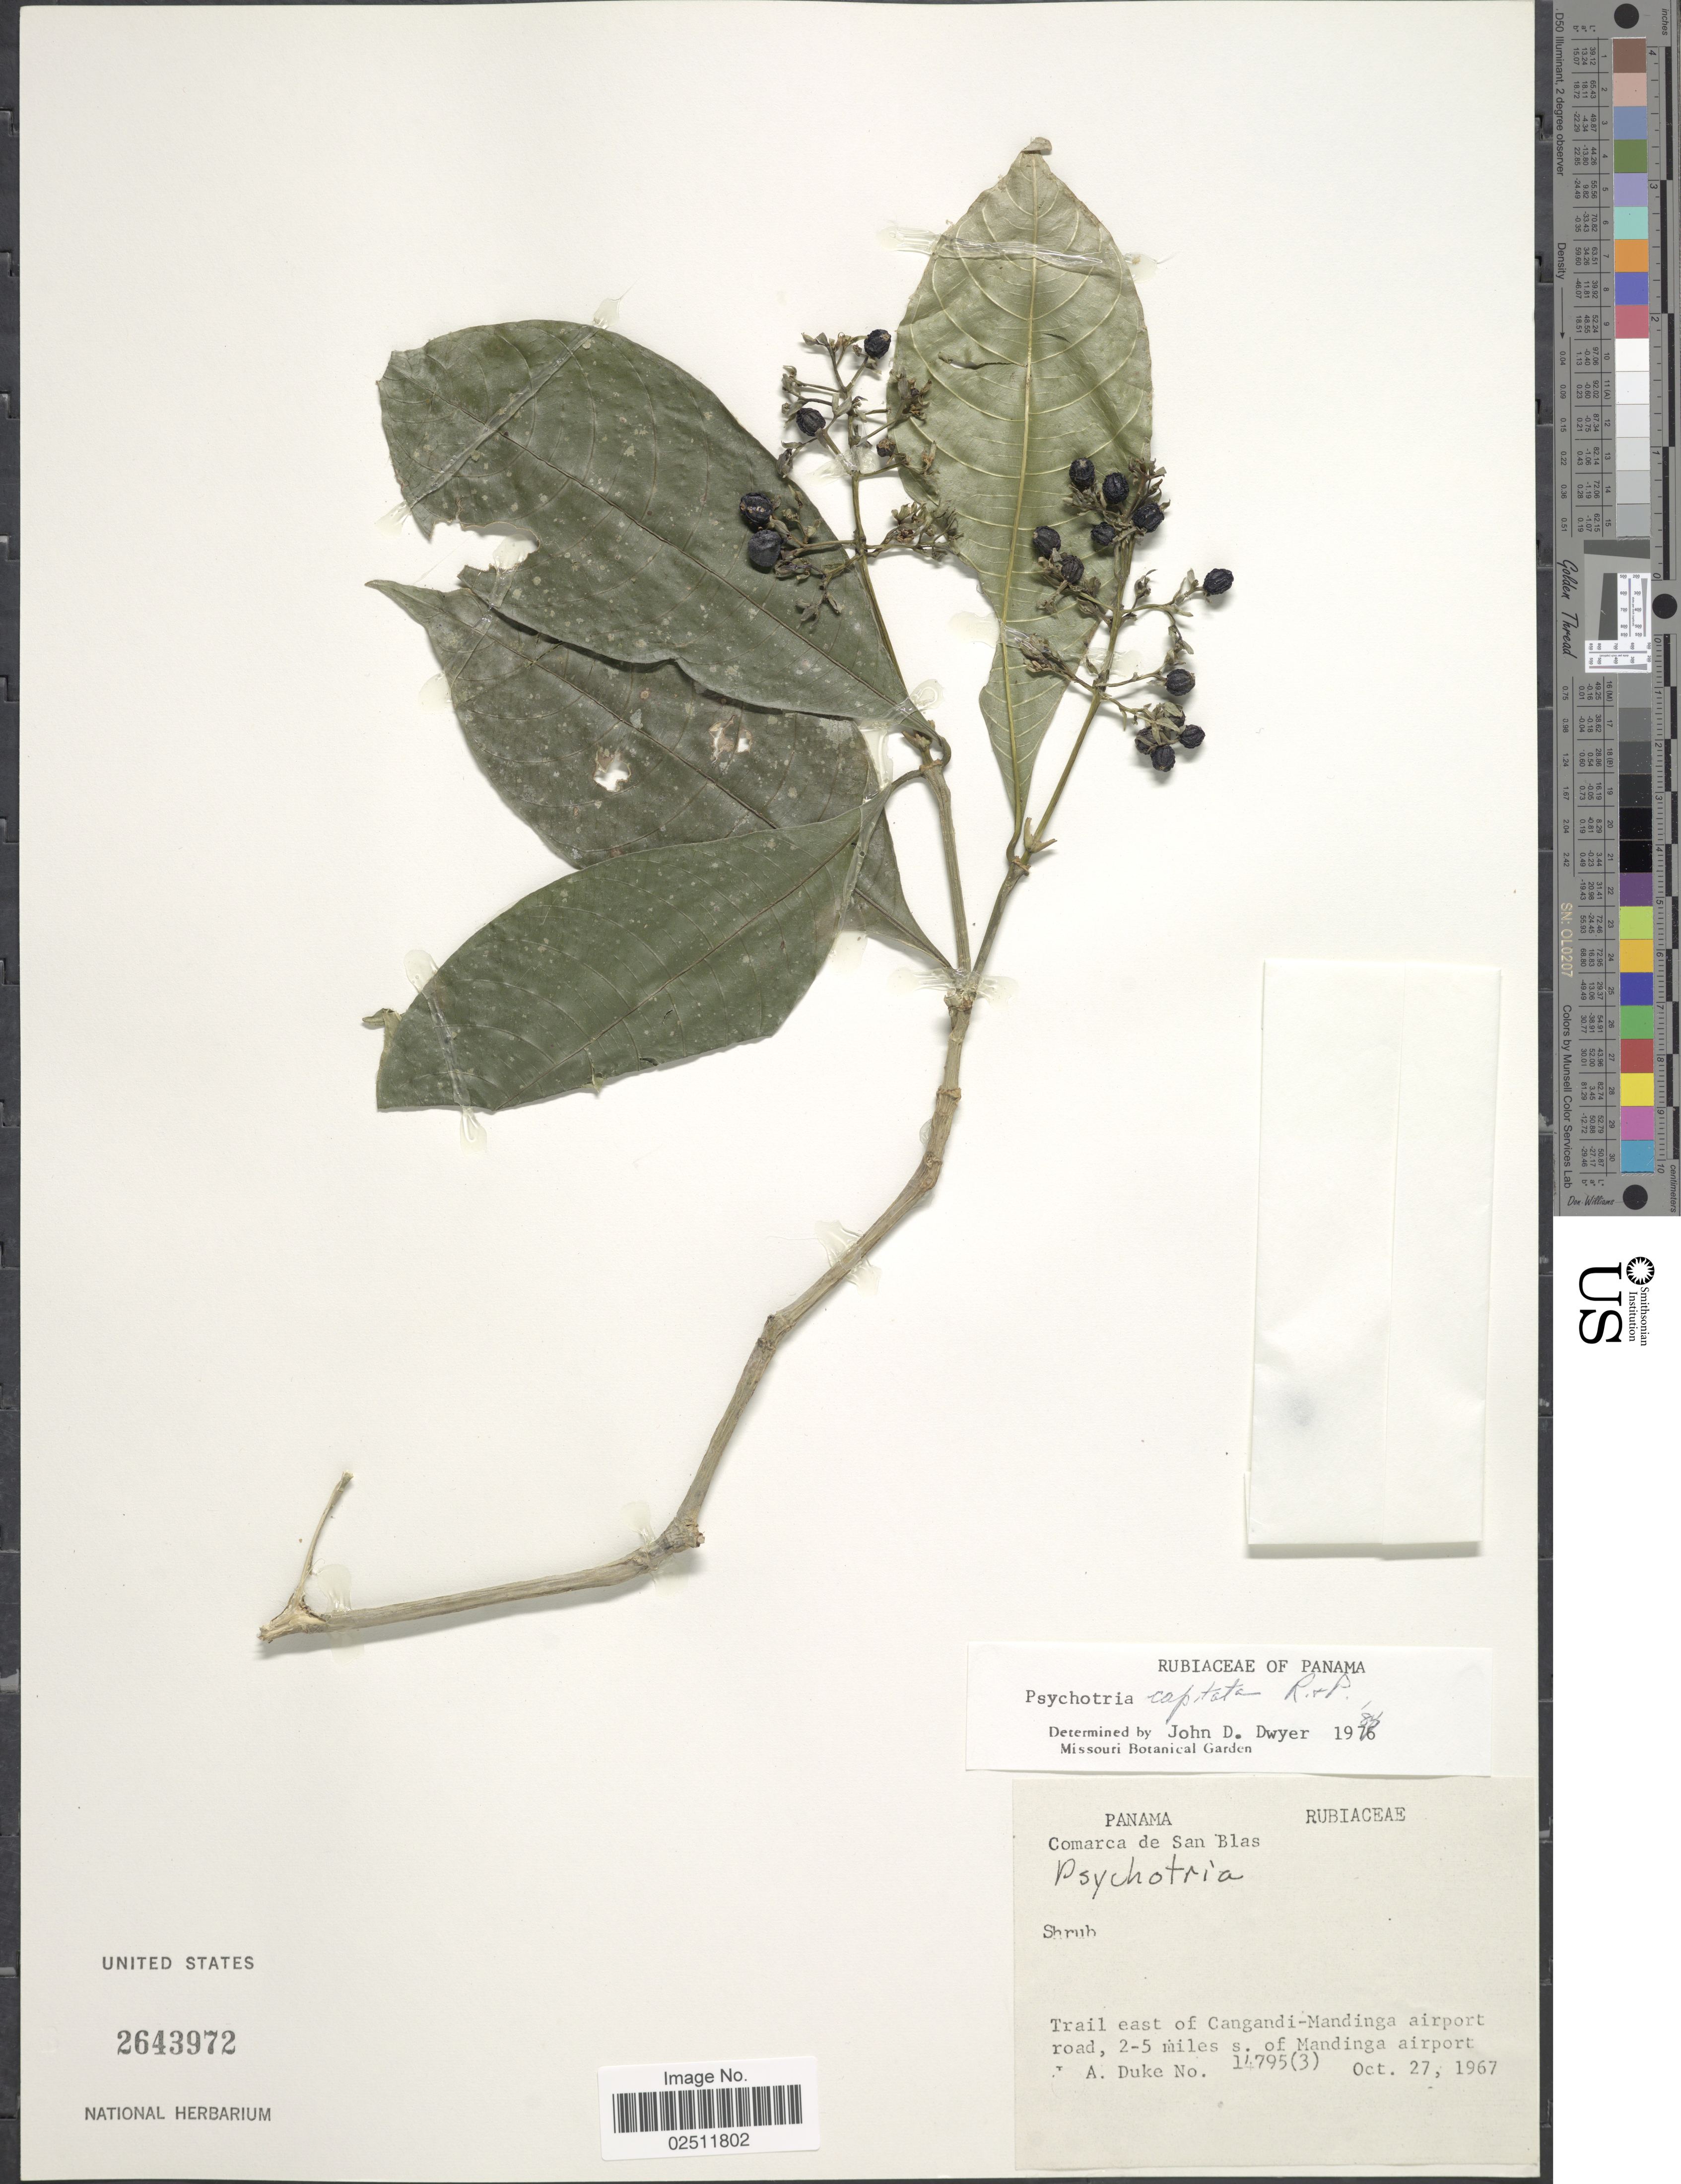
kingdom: Plantae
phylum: Tracheophyta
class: Magnoliopsida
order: Gentianales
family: Rubiaceae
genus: Psychotria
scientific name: Psychotria capitata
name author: Ruiz & Pav.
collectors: J. A. Duke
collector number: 14795(3)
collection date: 1967-10-27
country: Panama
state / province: Kuna Yala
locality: Comarca de San Blas. Trail east of Cangandi-Mandinga aiport road, 2-5 miles s. of Mansinga airport.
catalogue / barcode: US 2643972